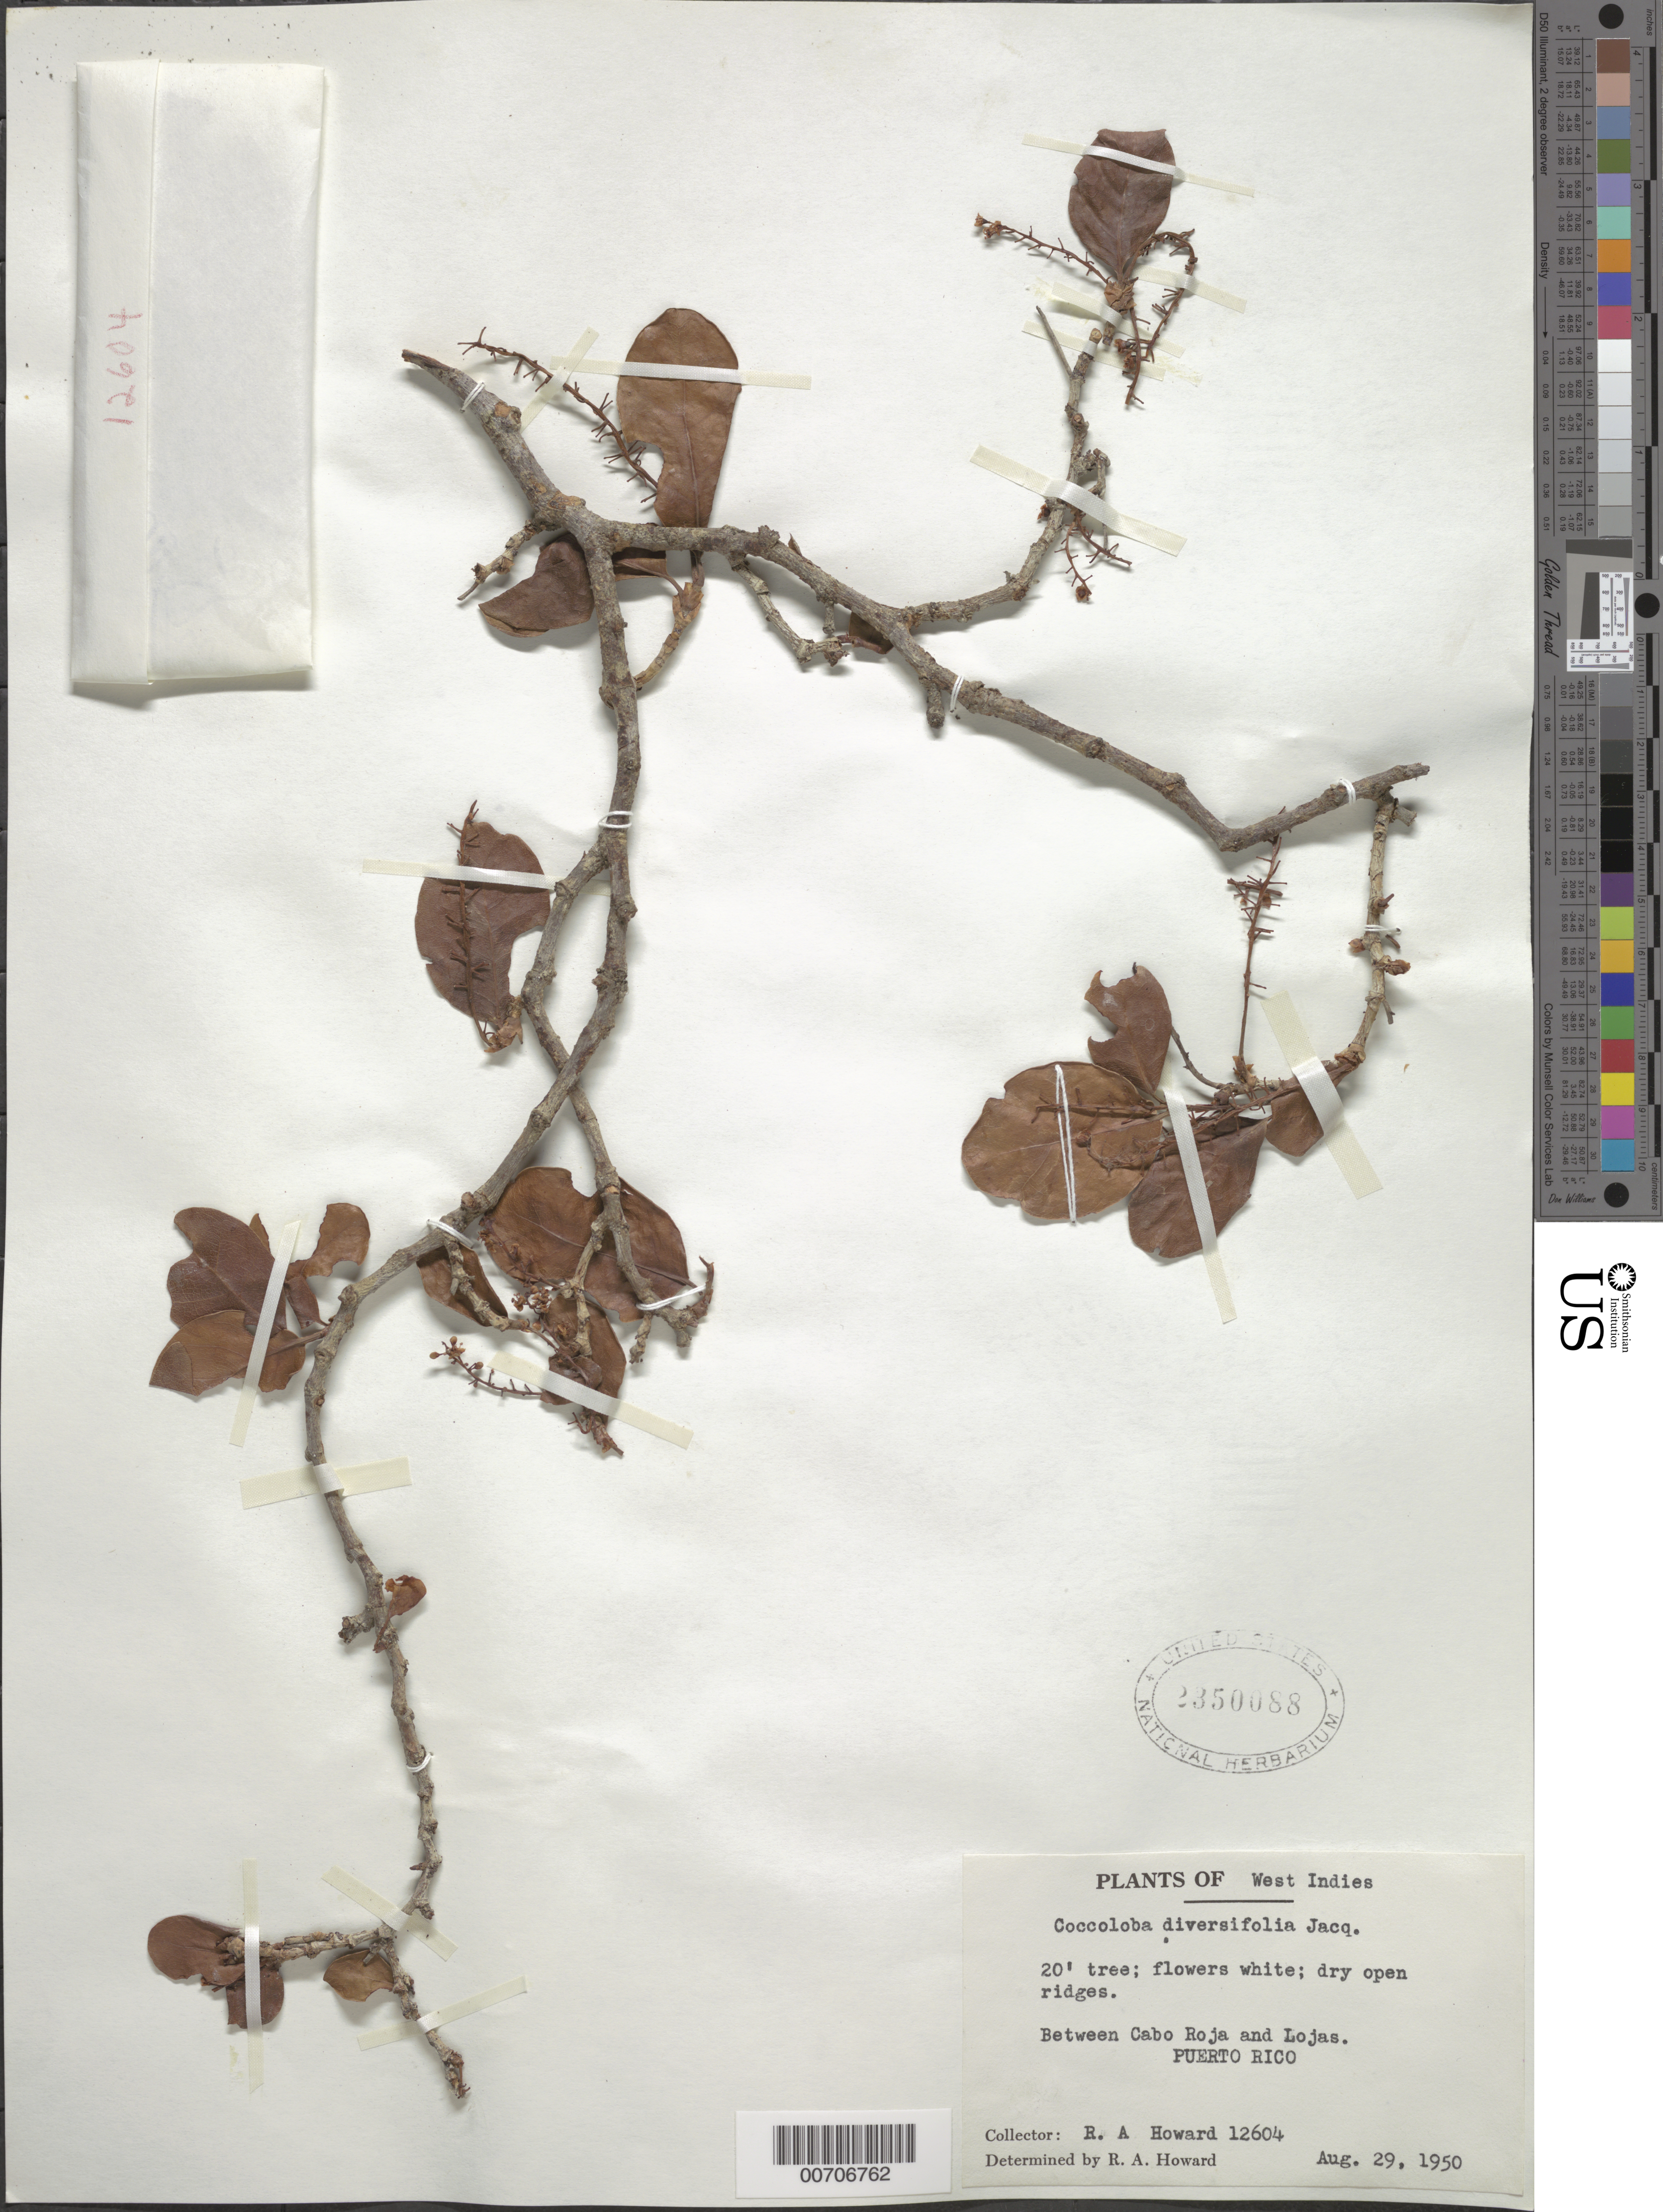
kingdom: Plantae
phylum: Tracheophyta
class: Magnoliopsida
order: Caryophyllales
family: Polygonaceae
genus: Coccoloba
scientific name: Coccoloba diversifolia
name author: Jacq.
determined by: Howard, R. A.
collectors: R. A. Howard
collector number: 12604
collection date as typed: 29 Aug 1950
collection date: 1950-08-29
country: Puerto Rico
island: Greater Antilles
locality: Btw. Cabo Rojo and Lojas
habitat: Dry open ridges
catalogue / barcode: US 2350088